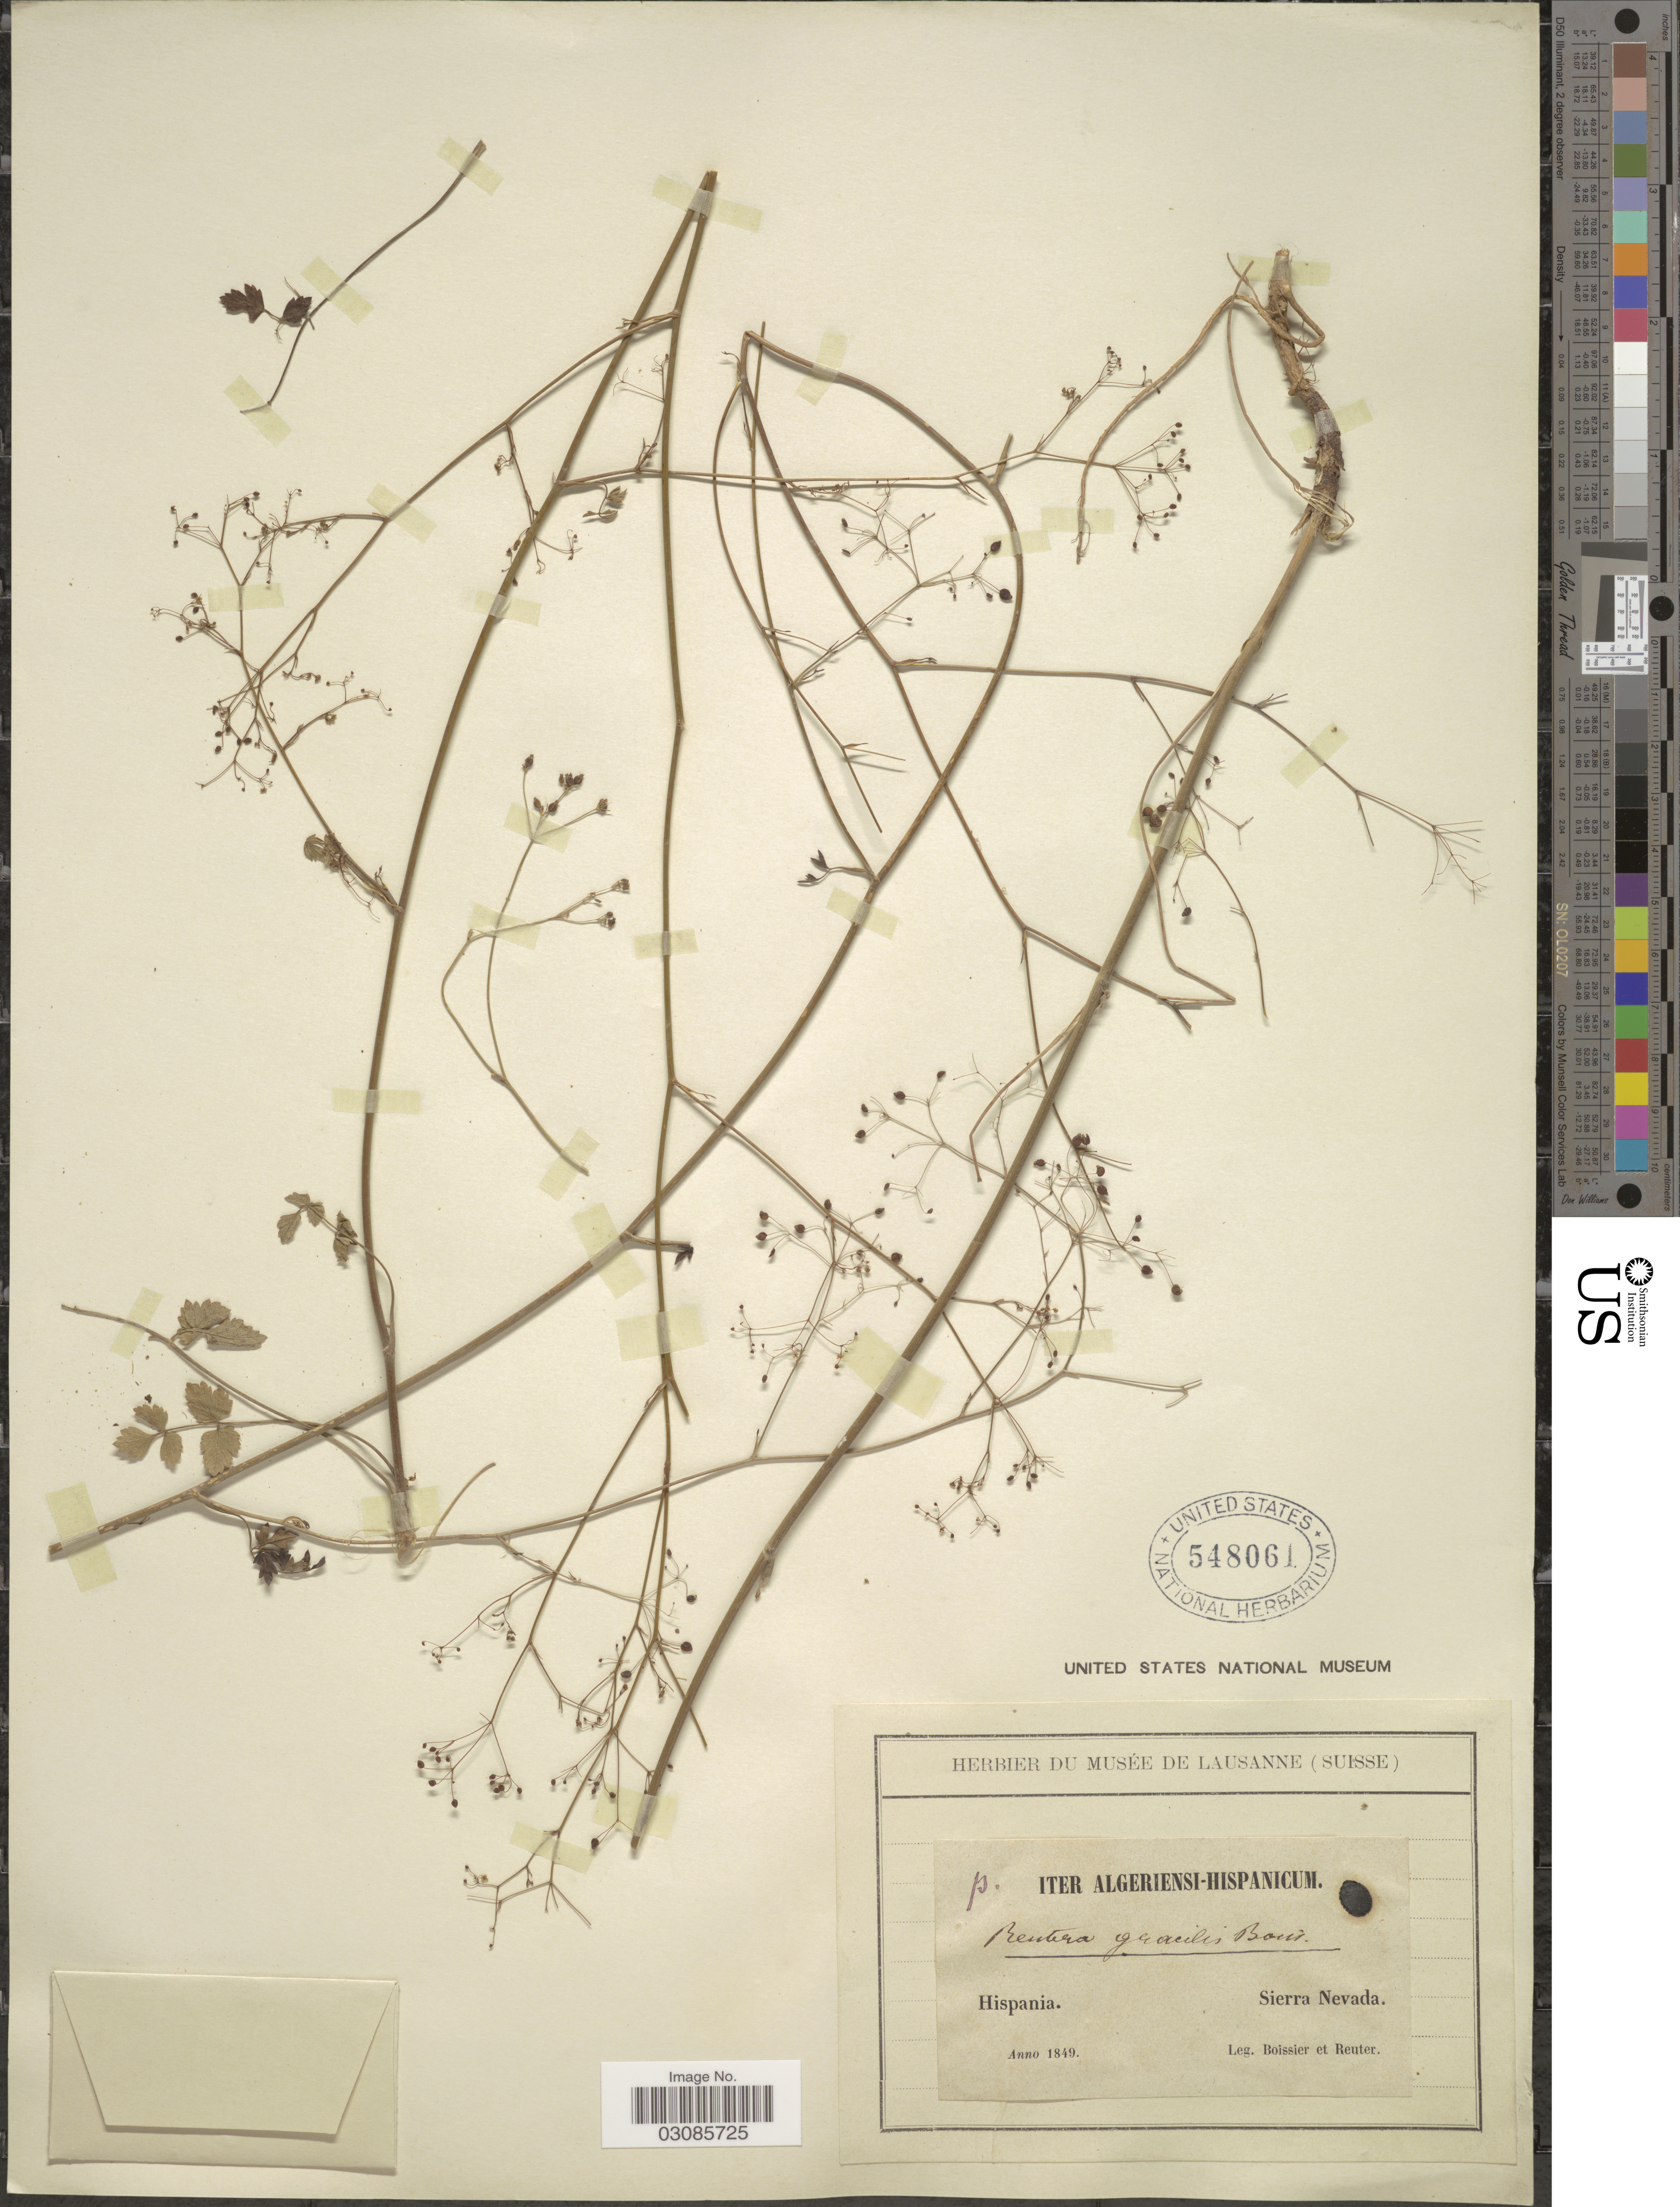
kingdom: Plantae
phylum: Tracheophyta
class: Magnoliopsida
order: Apiales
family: Apiaceae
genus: Pimpinella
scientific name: Pimpinella propinqua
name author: H. Wolff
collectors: -- Boissier & -. Reuter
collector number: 13*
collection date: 1849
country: Spain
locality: Hispania. Sierra Nevada.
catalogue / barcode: US 548061